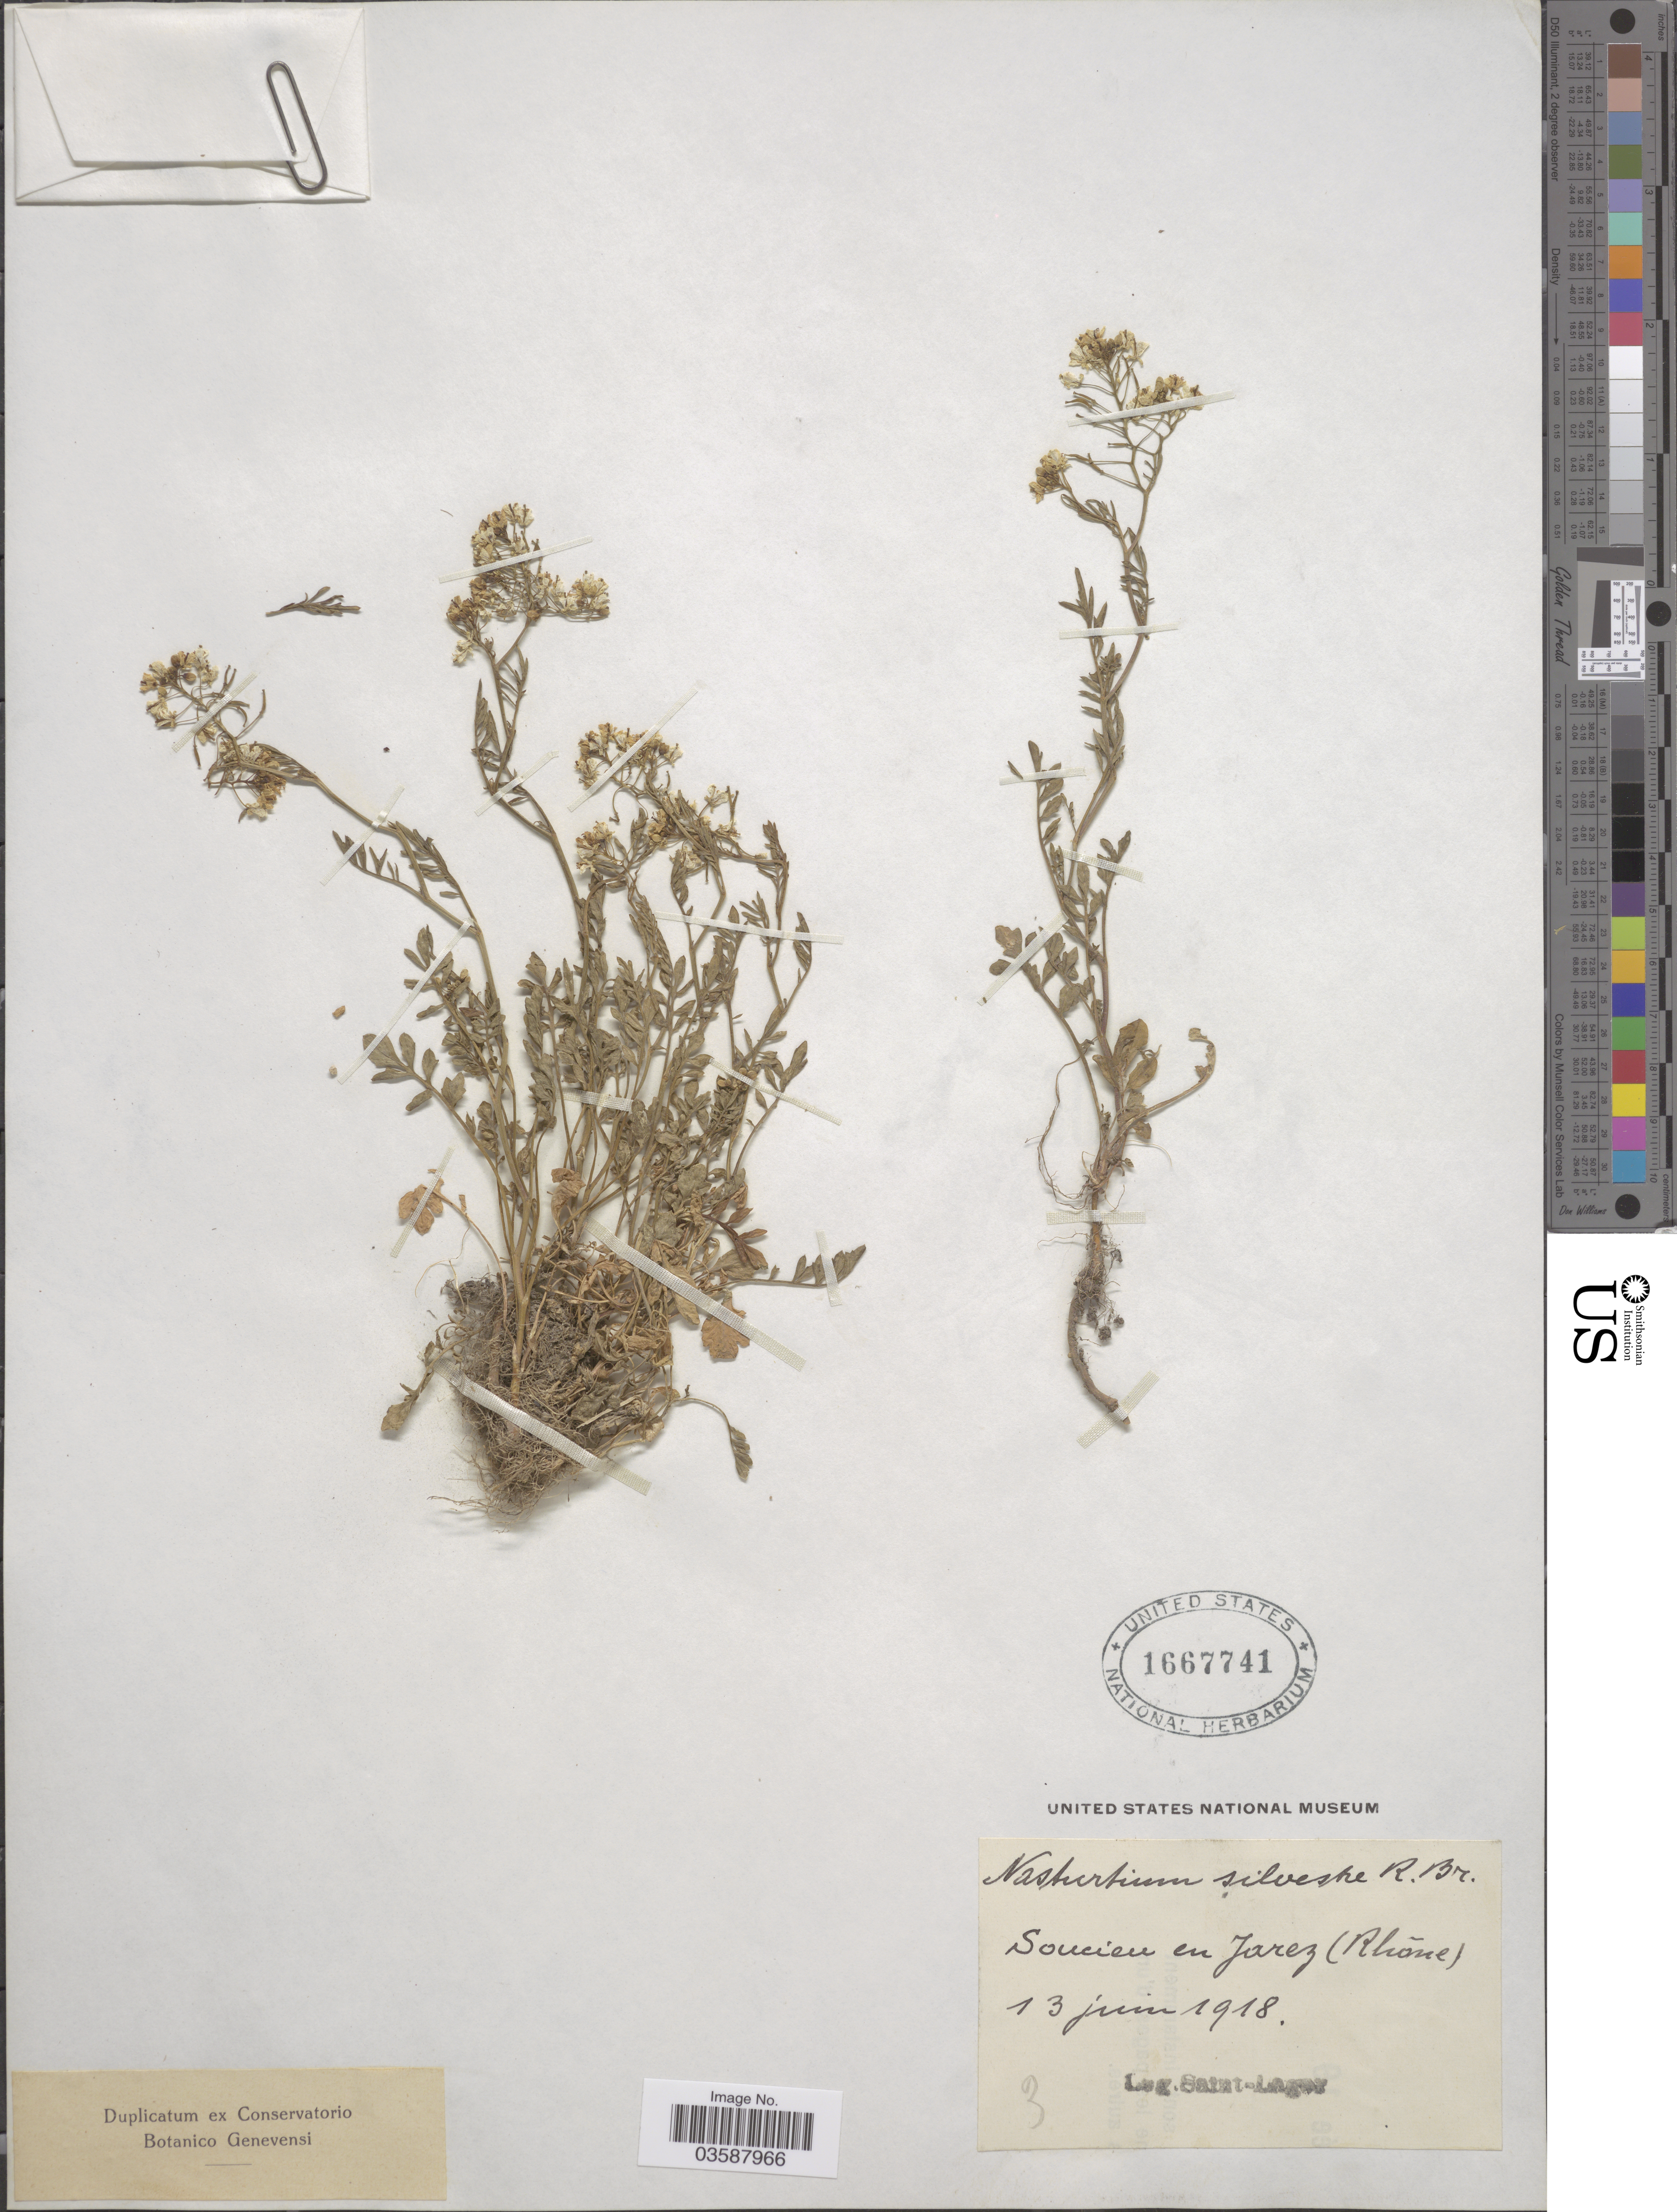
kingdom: Plantae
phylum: Tracheophyta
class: Magnoliopsida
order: Brassicales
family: Brassicaceae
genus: Rorippa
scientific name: Rorippa sylvestris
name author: (L.) Besser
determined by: Strong, M. T., (US), Smithsonian Institution - National Museum of Natural History (UNITED STATES)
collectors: Saint-Lager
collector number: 3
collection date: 1918-06-13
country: France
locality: Soucieu en Jarez (Rhône).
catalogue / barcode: US 1667741